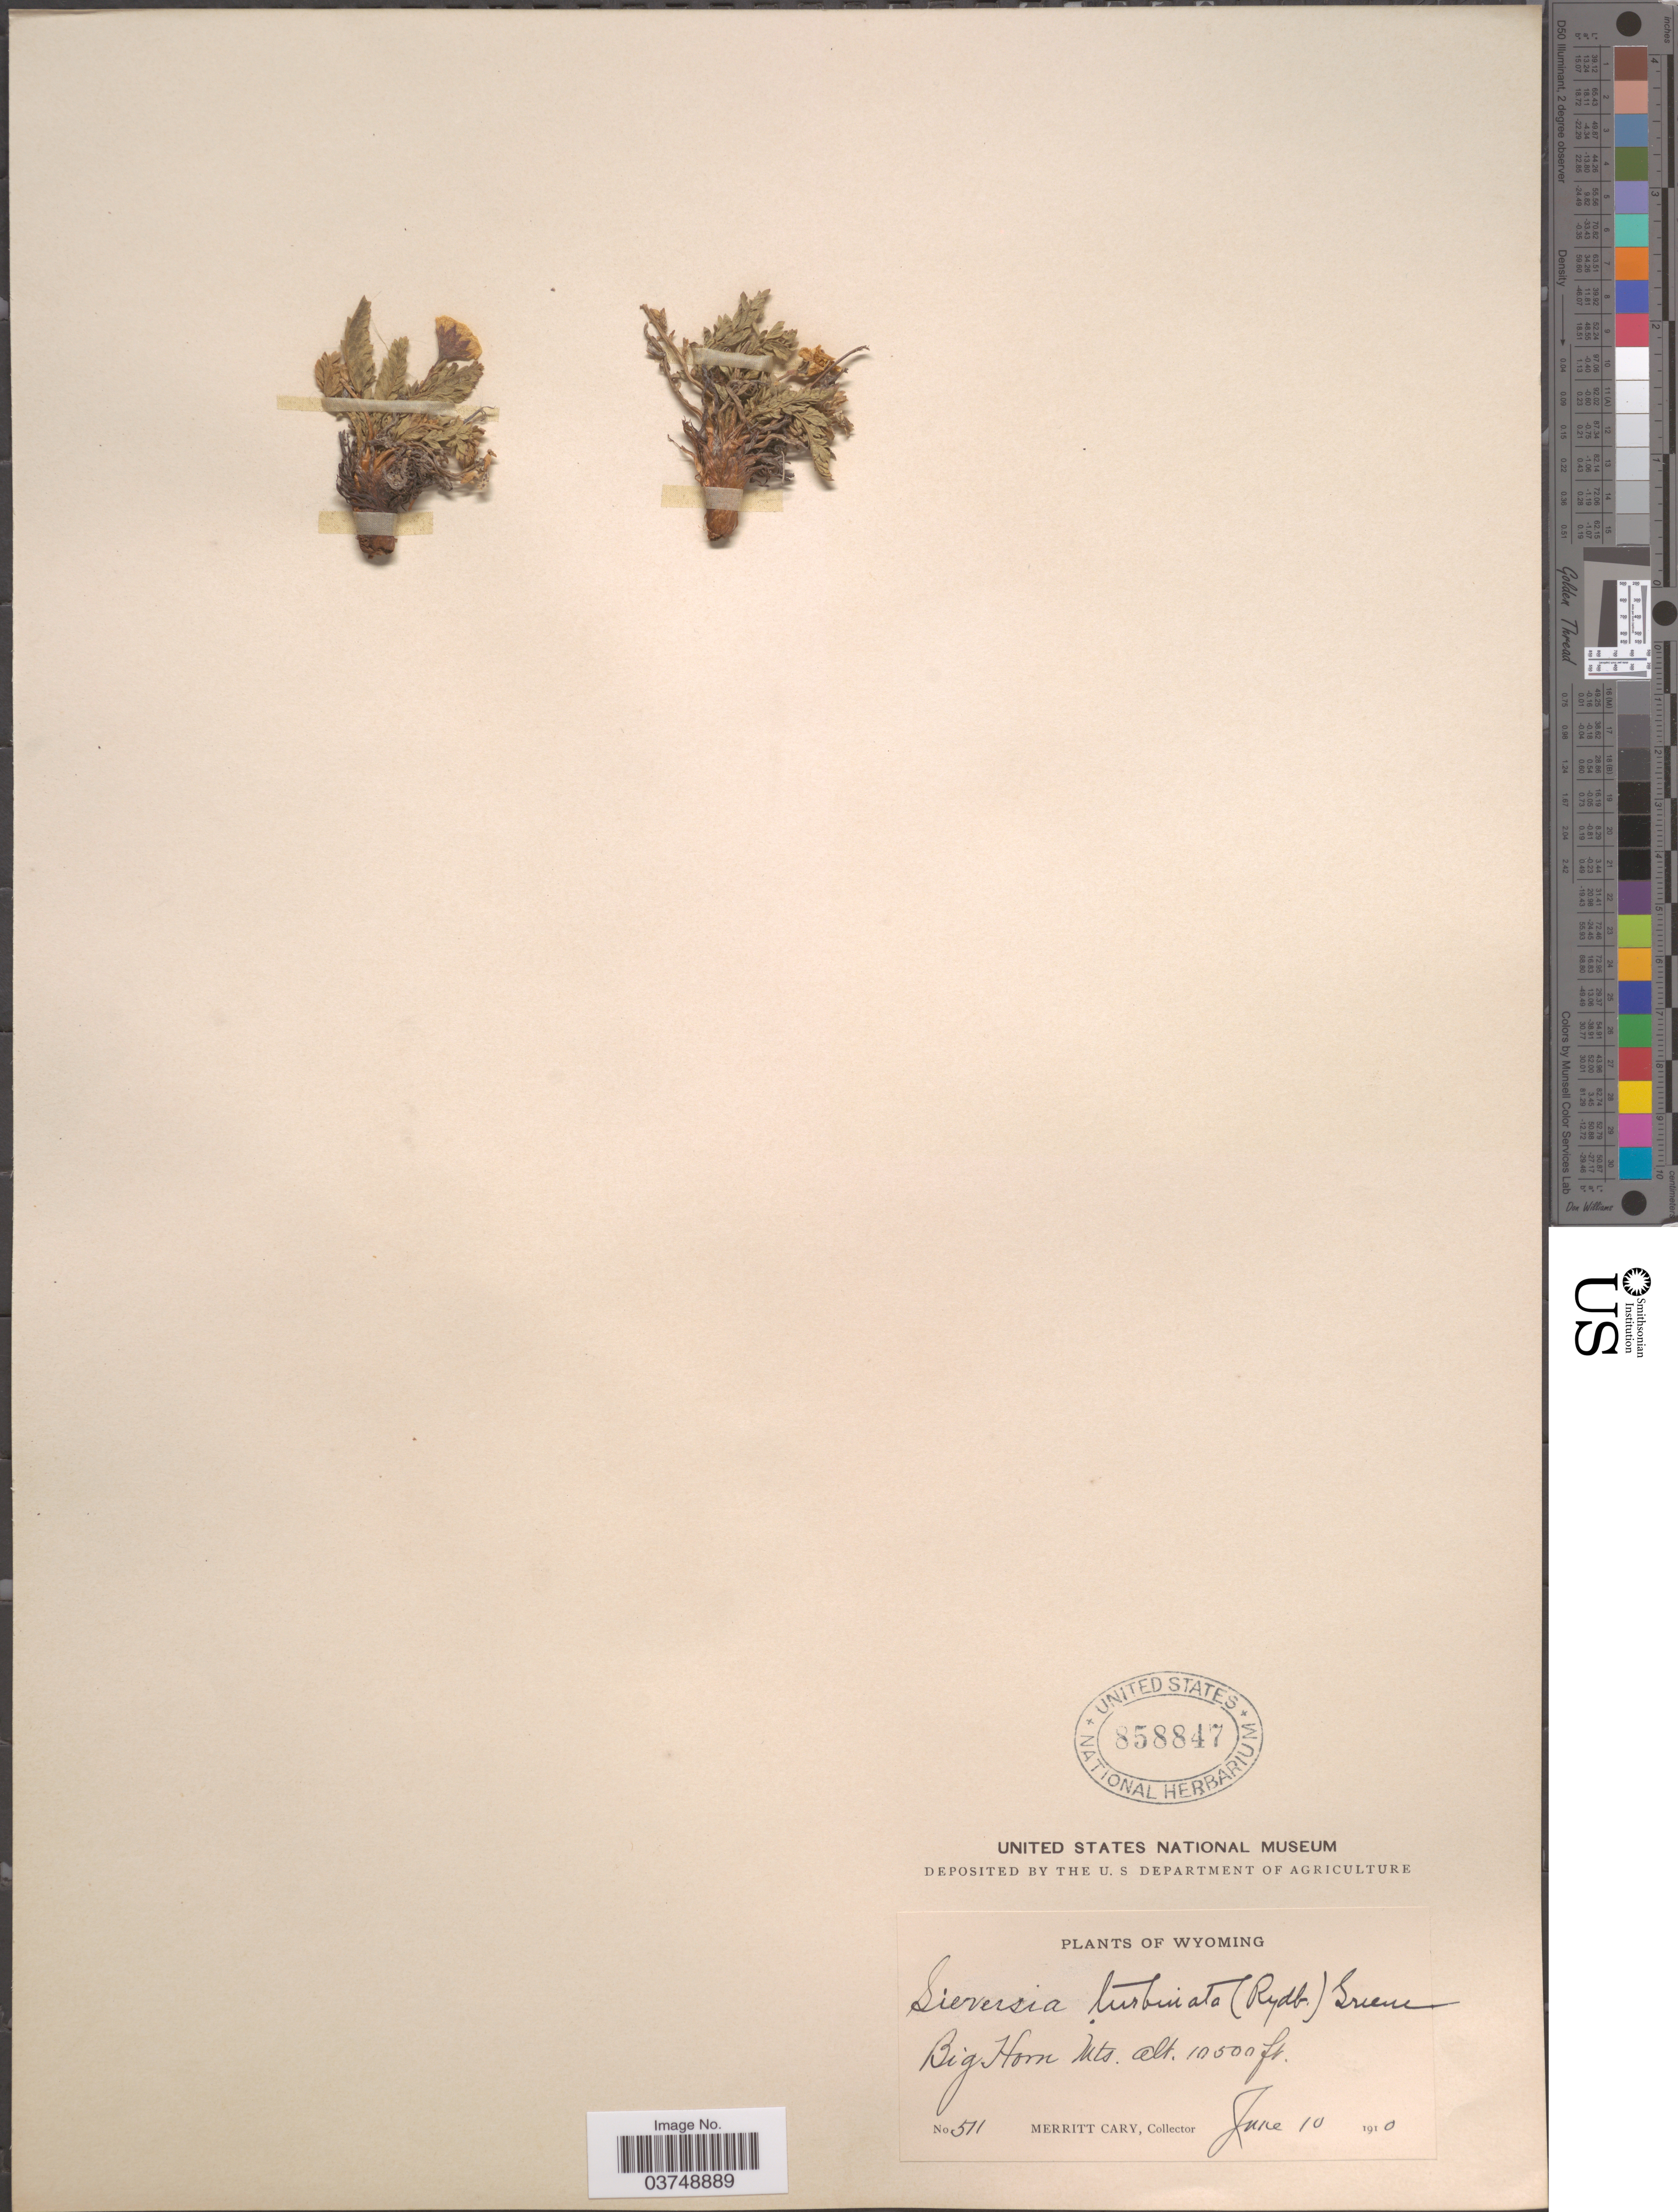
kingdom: Plantae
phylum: Tracheophyta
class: Magnoliopsida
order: Rosales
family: Rosaceae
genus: Geum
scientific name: Geum rossii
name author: (R. Br.) Ser.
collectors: M. Cary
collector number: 511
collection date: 1910-06-10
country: United States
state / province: Wyoming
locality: Big Horn Mts.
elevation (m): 3200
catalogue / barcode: US 858847